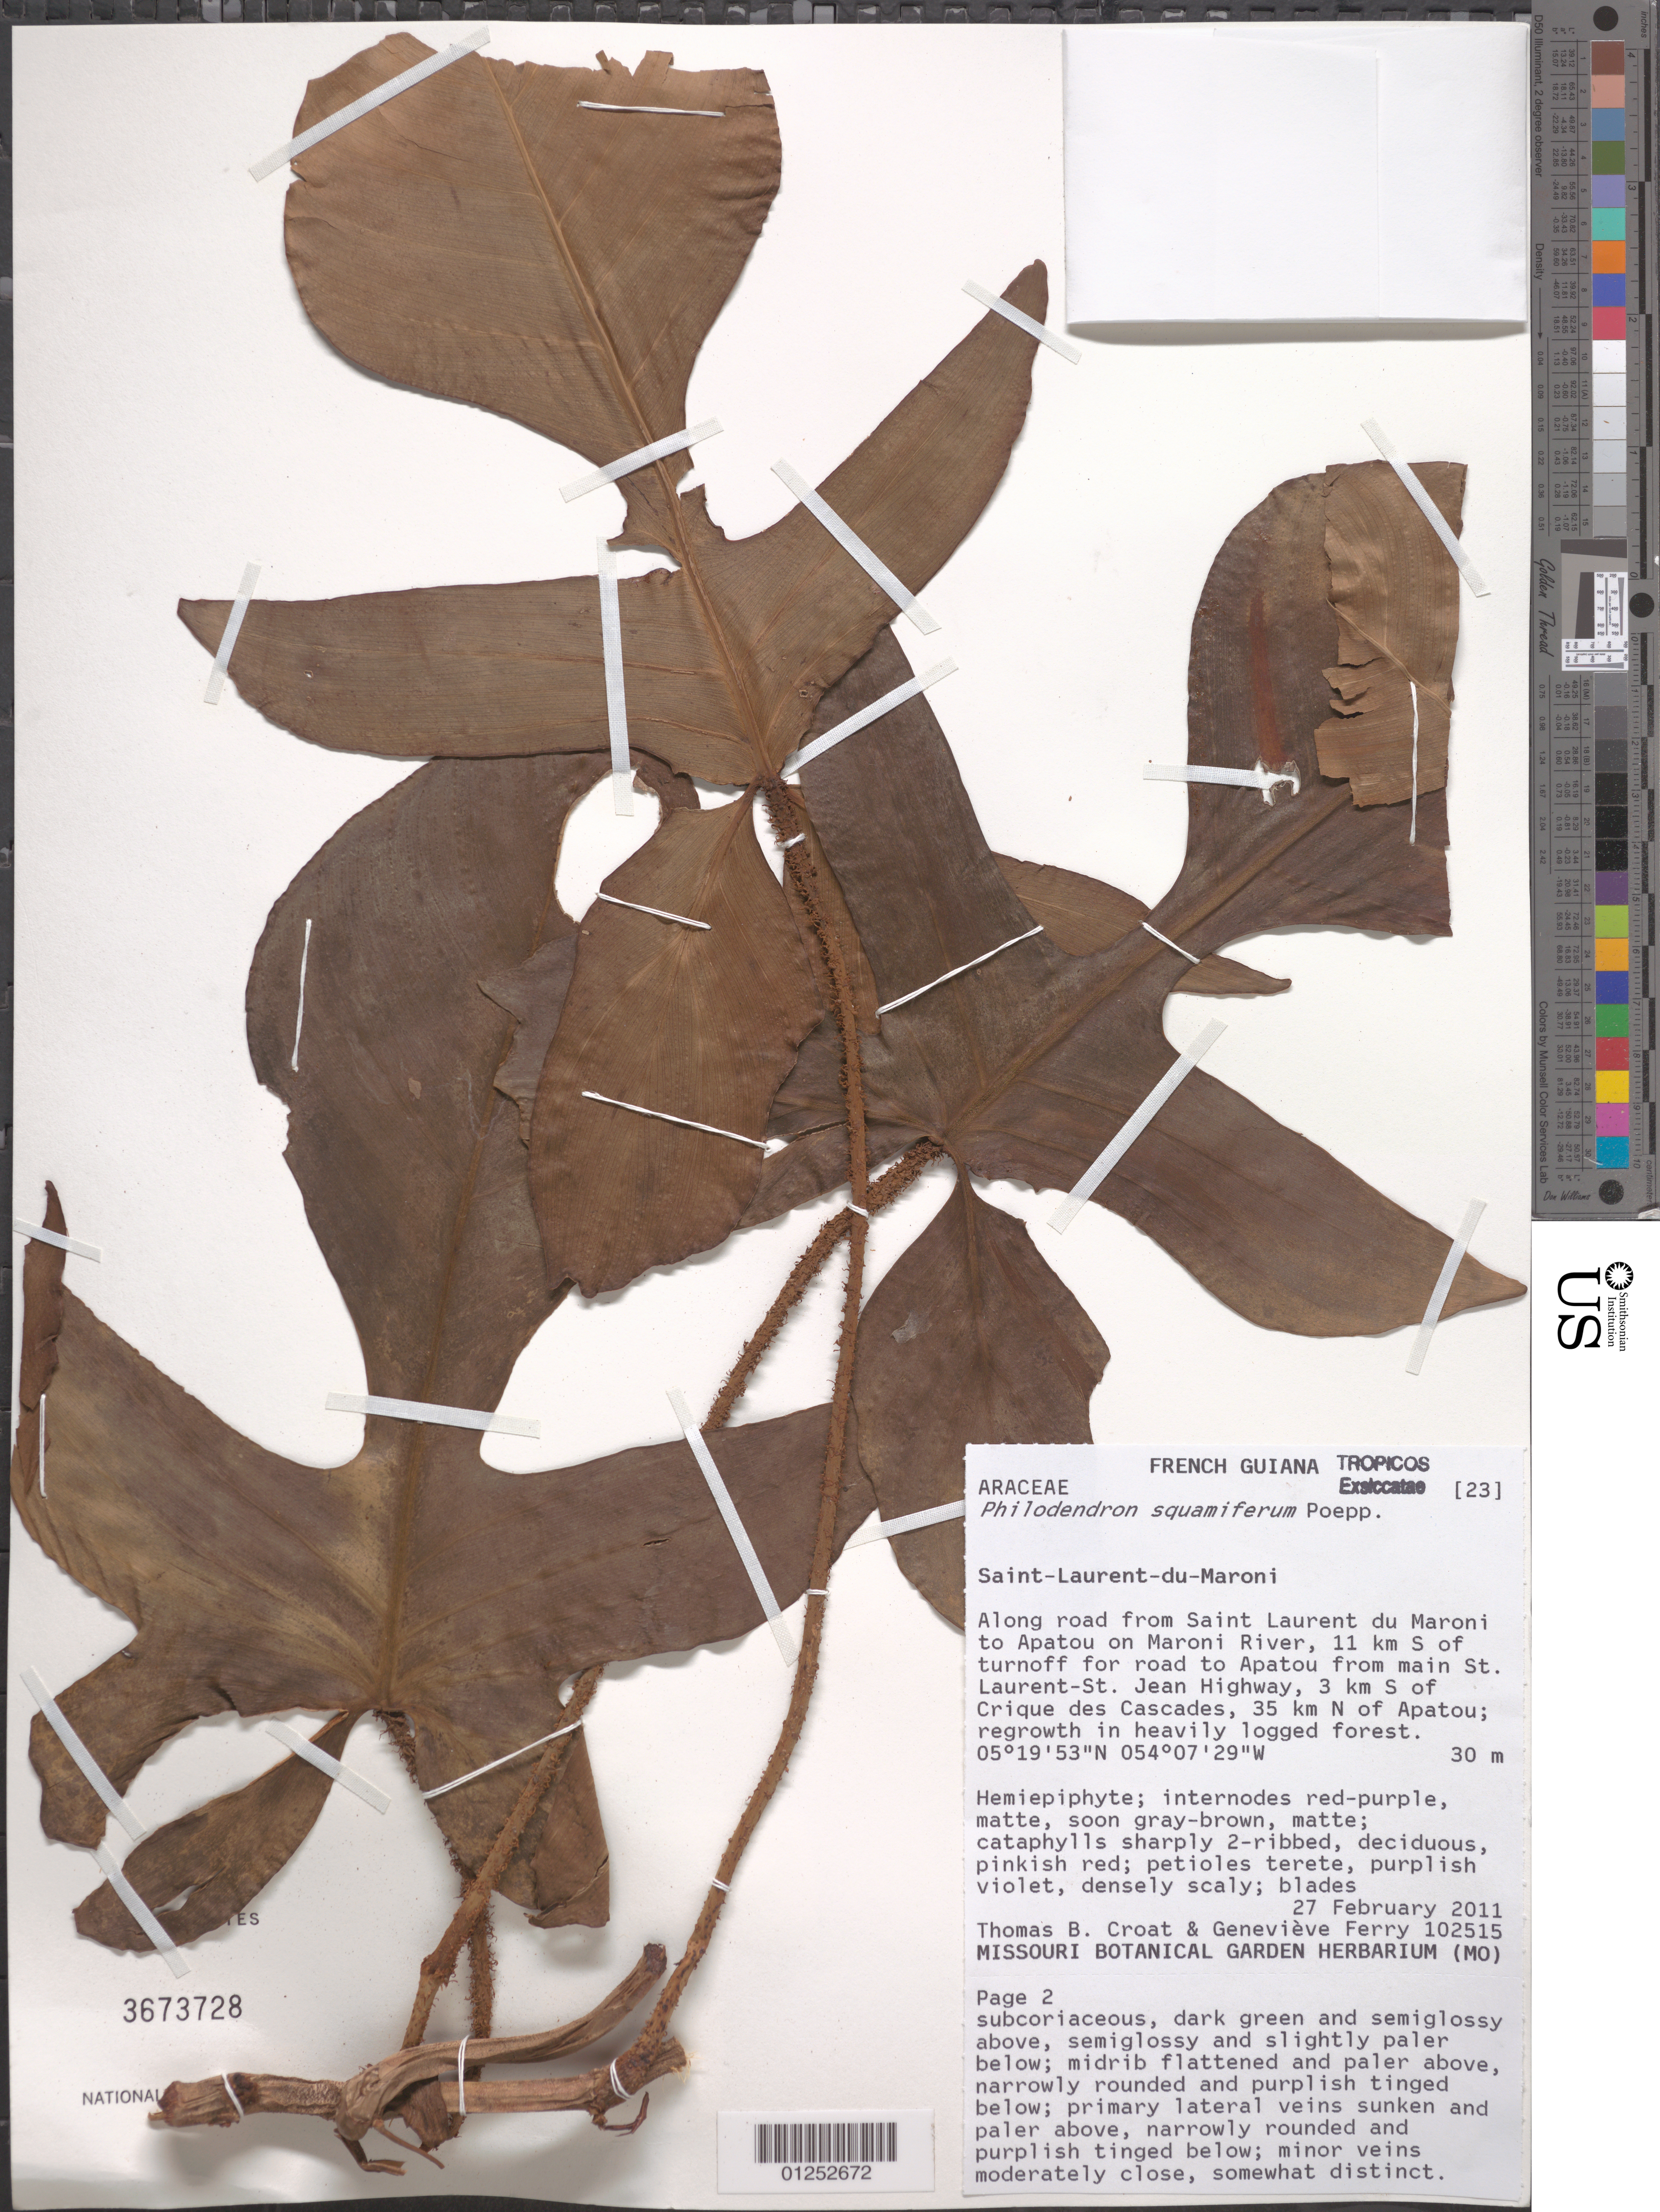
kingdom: Plantae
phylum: Tracheophyta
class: Liliopsida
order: Alismatales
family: Araceae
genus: Philodendron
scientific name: Philodendron squamiferum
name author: Poepp.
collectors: T. B. Croat & G. Ferry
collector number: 102515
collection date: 2011-02-27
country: French Guiana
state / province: Saint-Laurent-du-Maroni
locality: Along road from Saint Laurent du Maroni to Apatou on Maroni River, 11 km S of turnoff for road to Apatou from main St. Laurent - St. Jean Highway, 3 km S of Crique des Cascades, 35 km N of Apatou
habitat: Regrowth in heavily logged forest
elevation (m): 30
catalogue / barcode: US 3673728